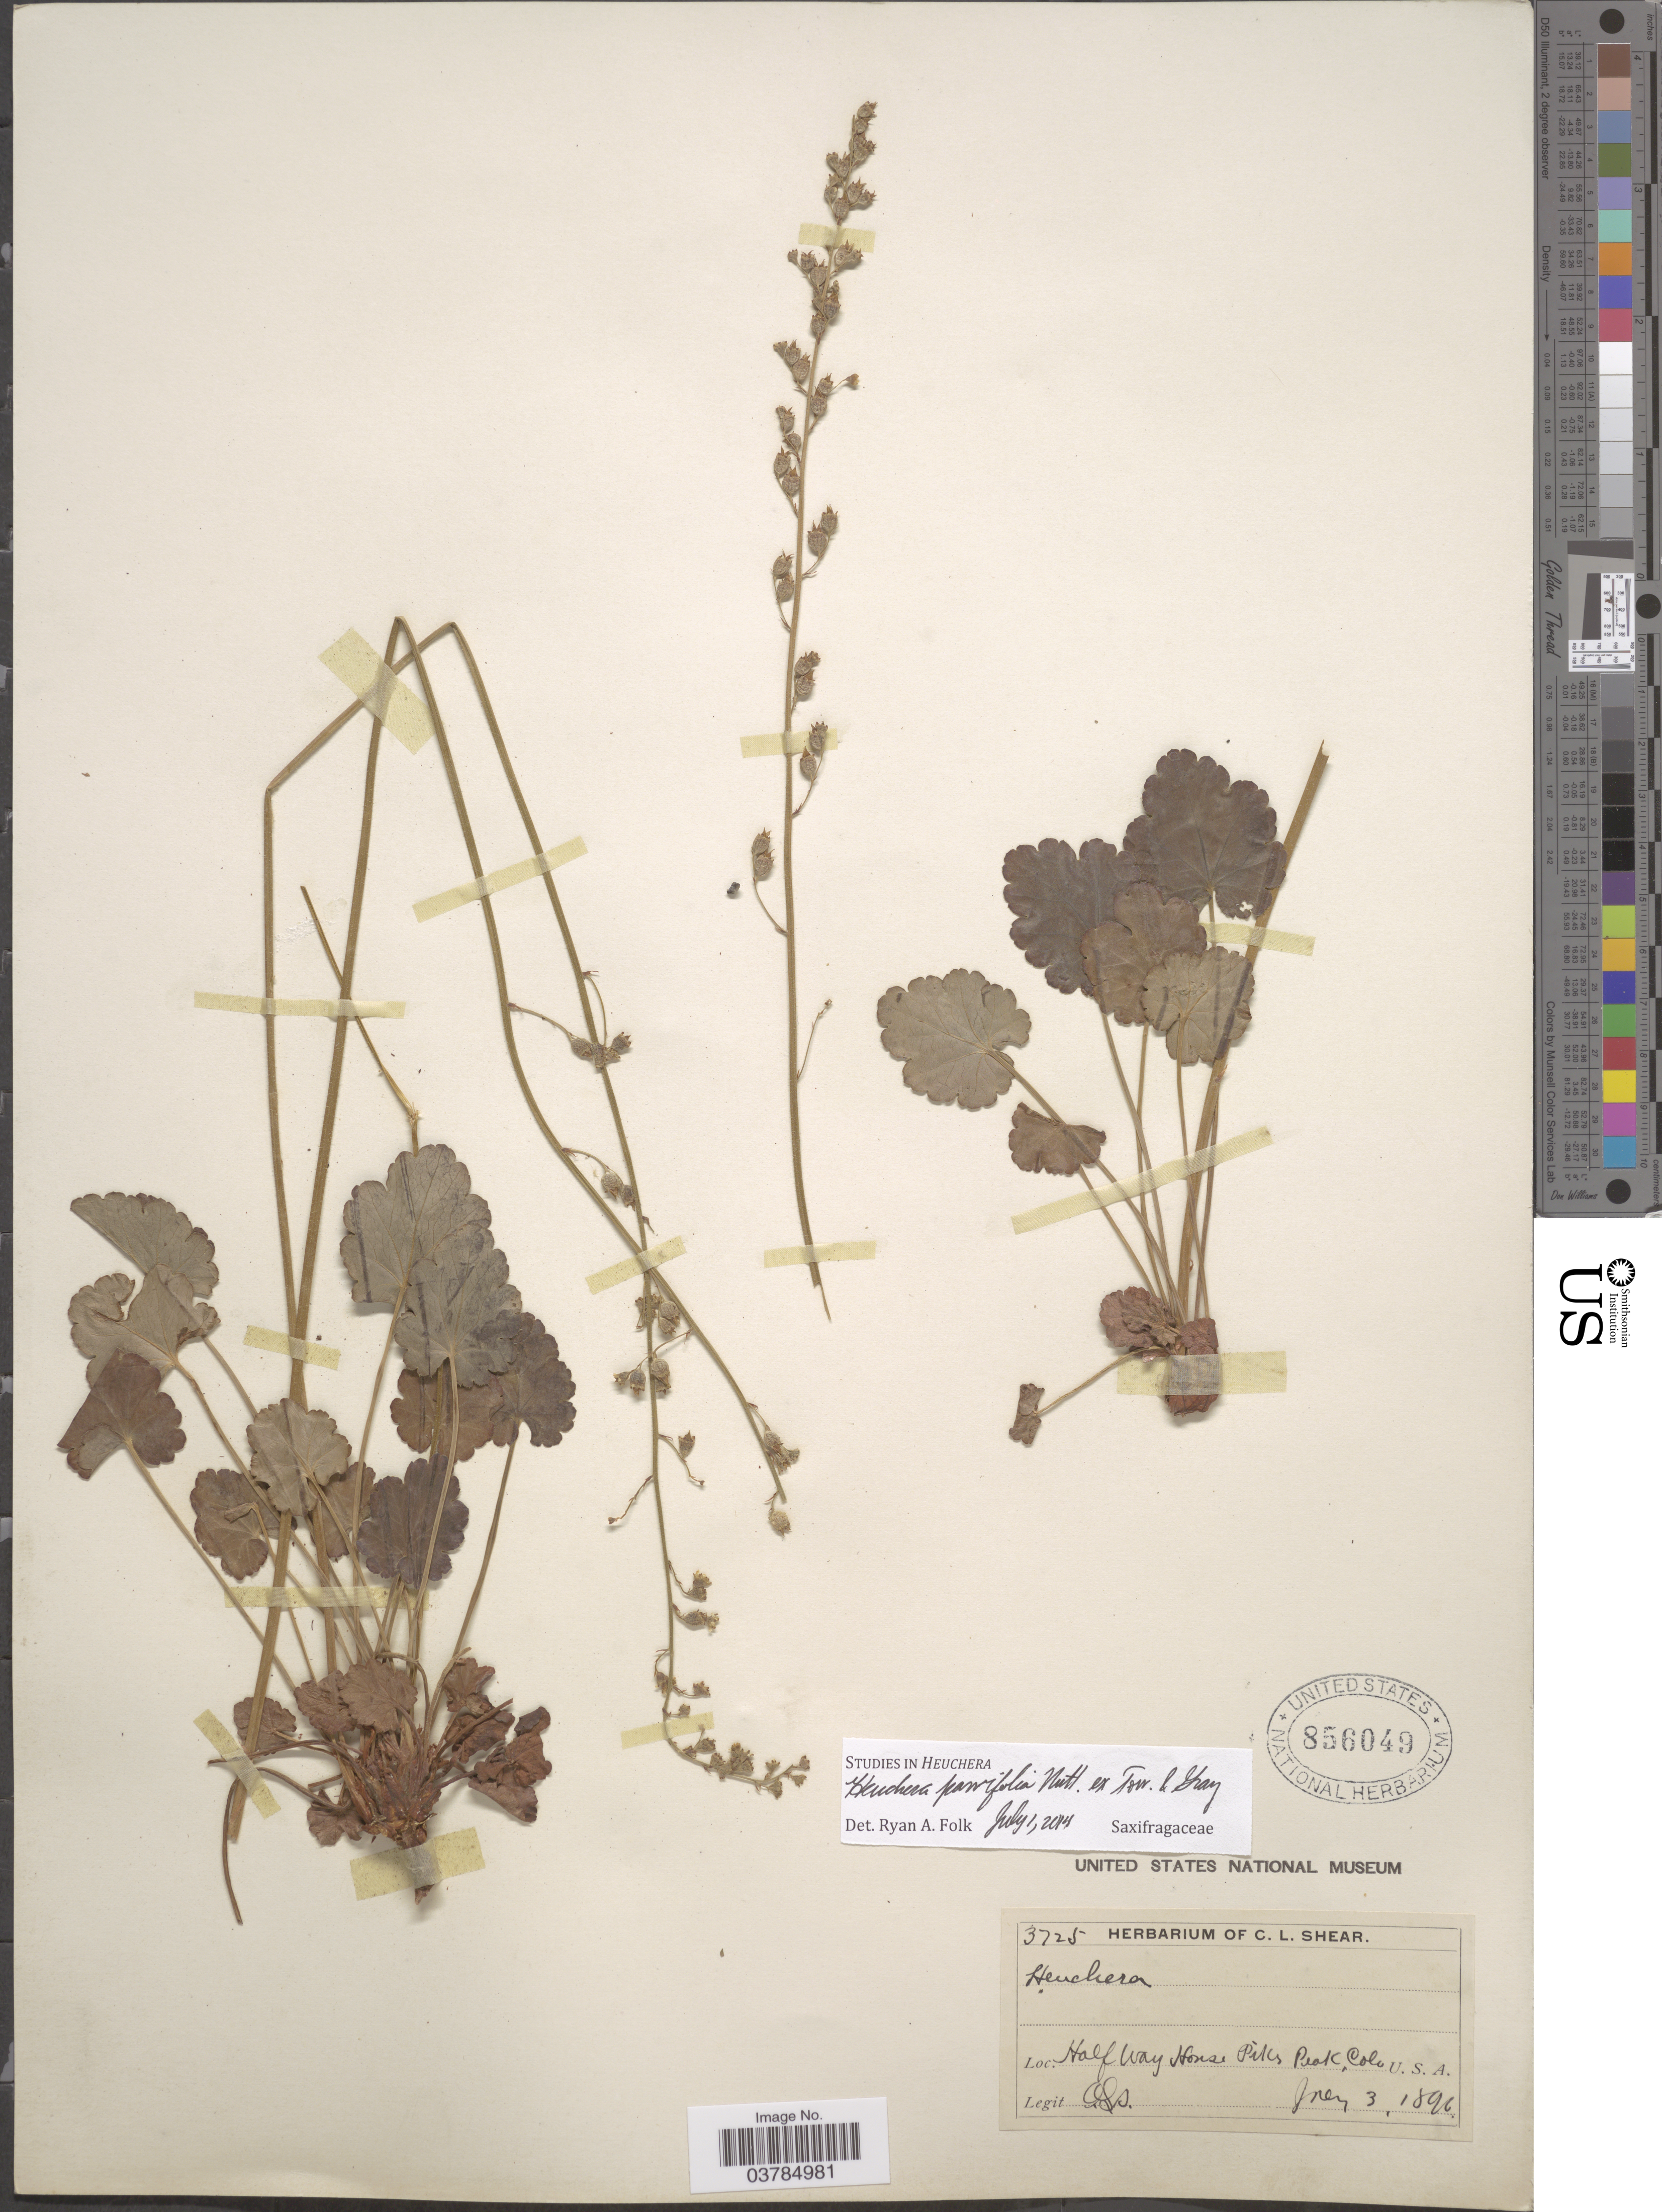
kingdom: Plantae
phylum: Tracheophyta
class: Magnoliopsida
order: Saxifragales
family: Saxifragaceae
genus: Heuchera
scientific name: Heuchera parvifolia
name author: Nutt.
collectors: C. L. Shear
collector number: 3725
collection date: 1896-07-03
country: United States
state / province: Colorado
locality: Halfway Horse Piks Peak.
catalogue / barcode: US 856049